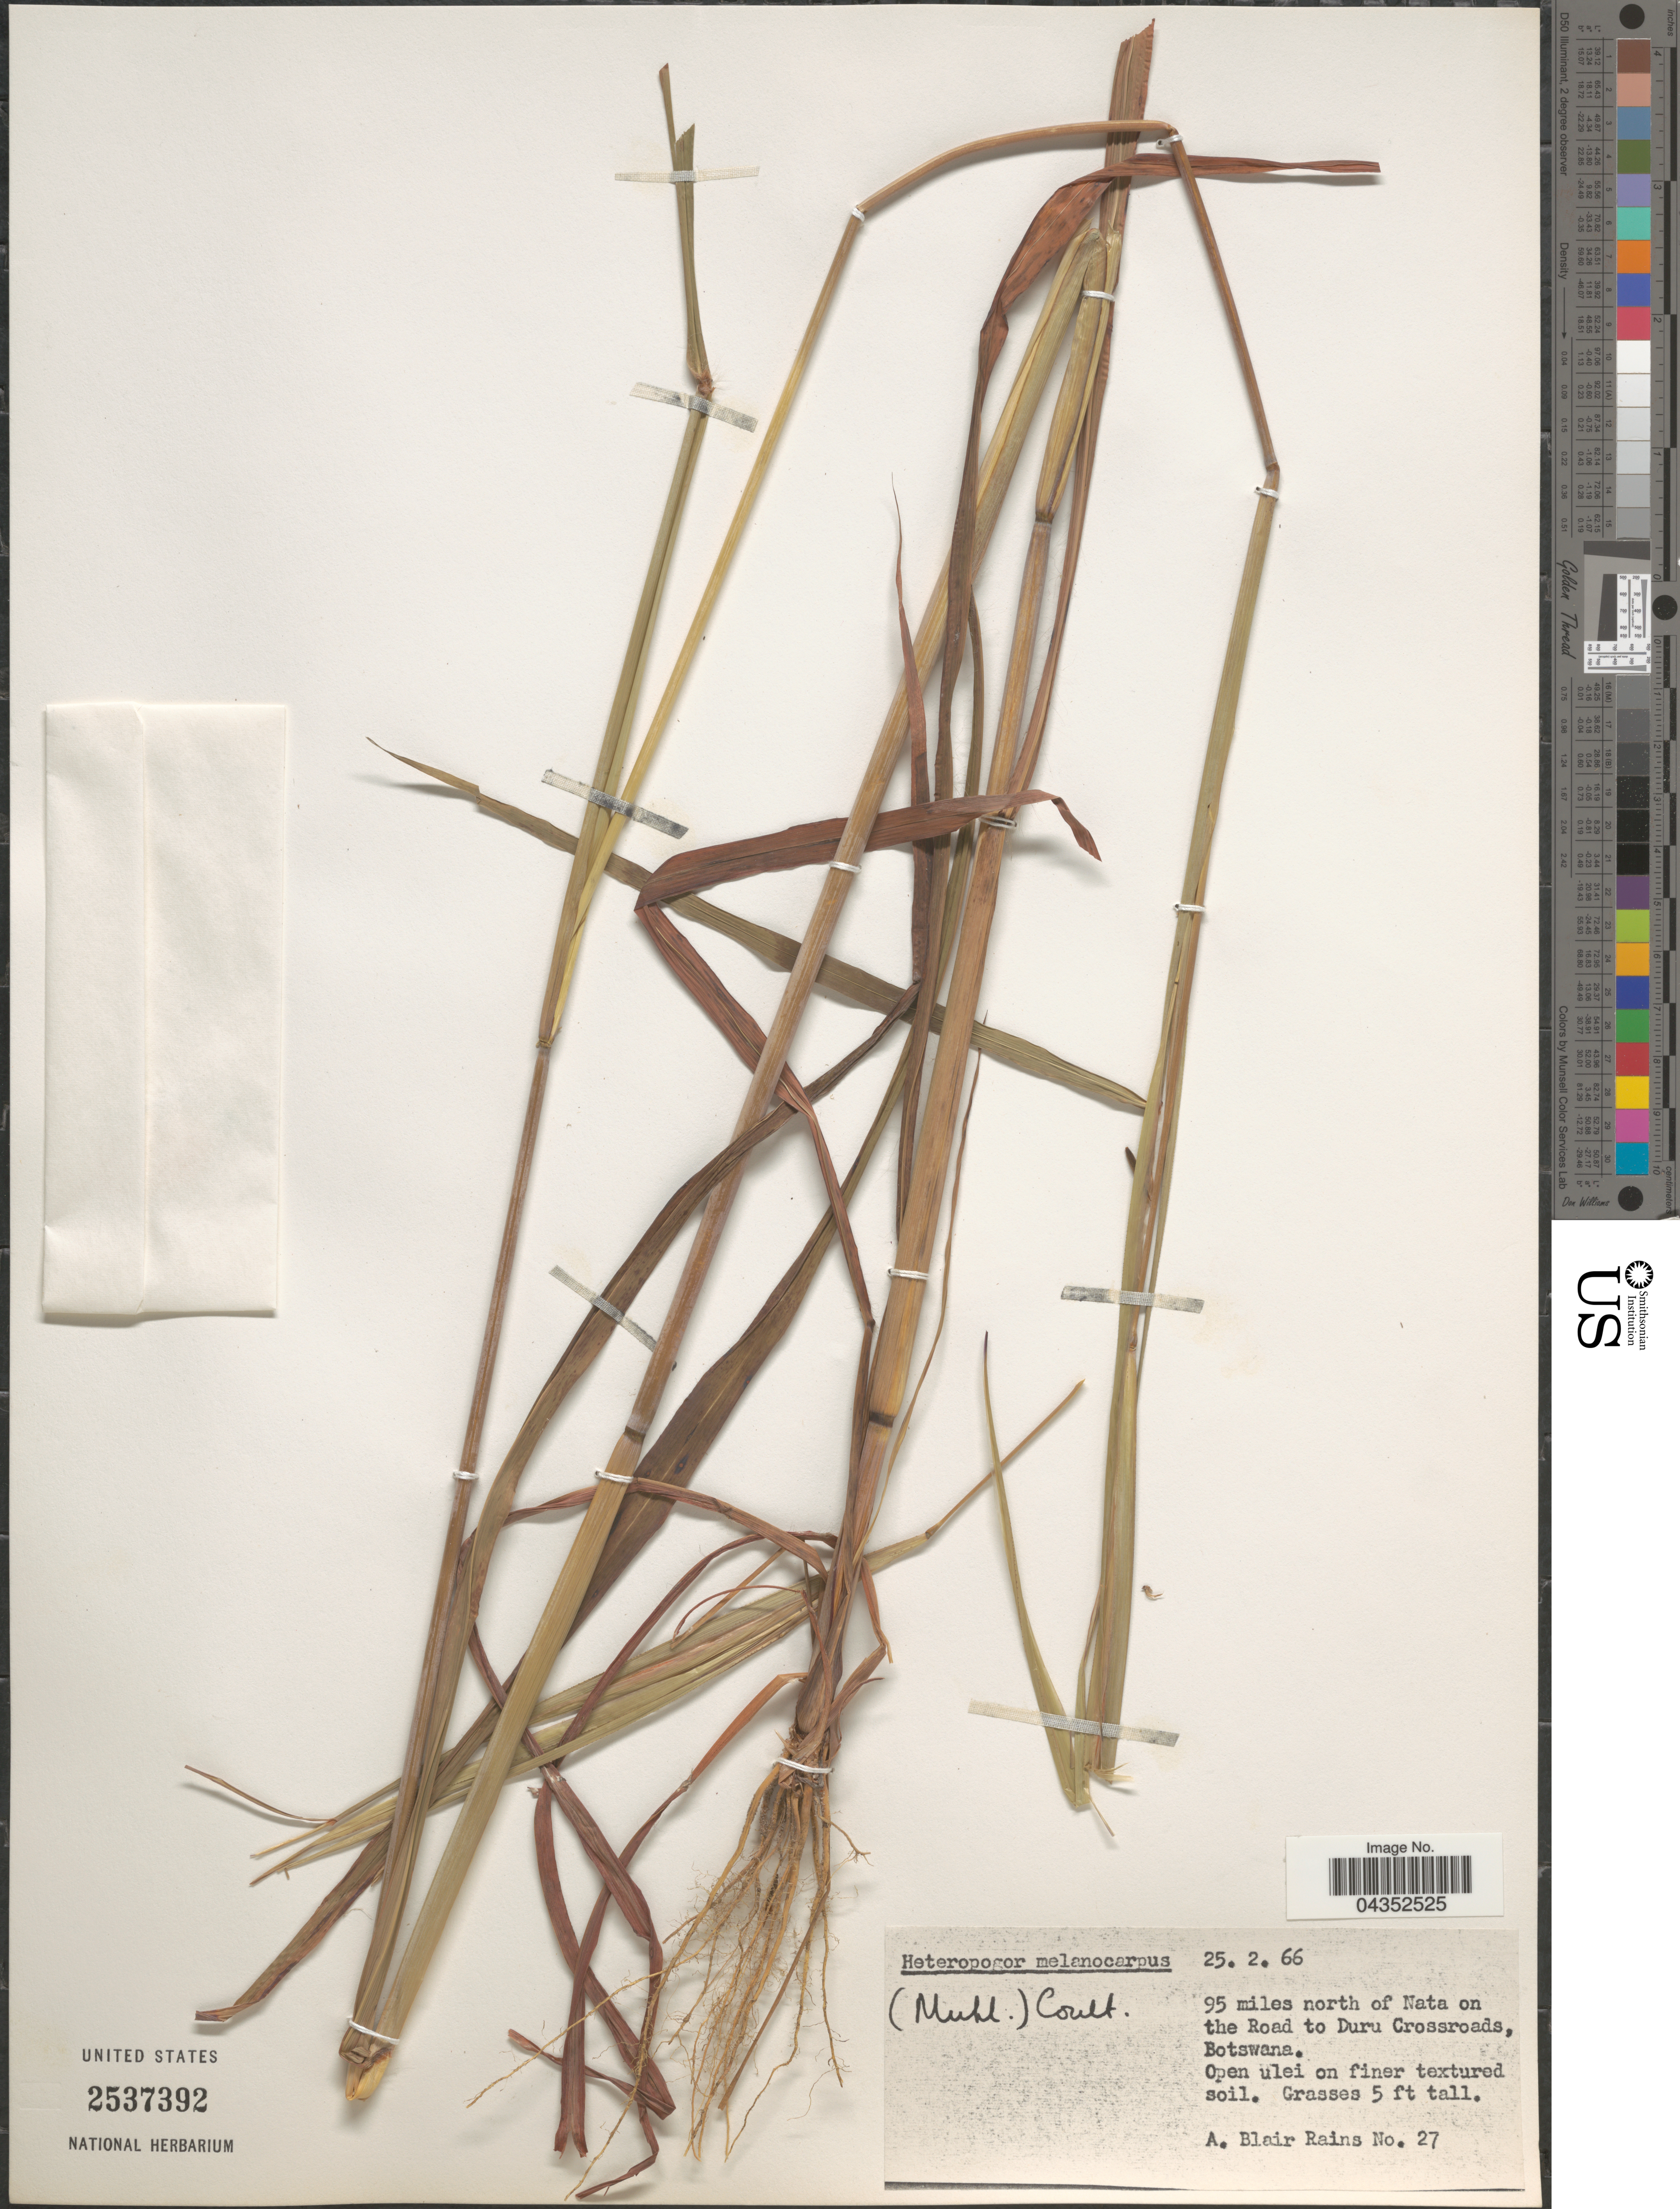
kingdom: Plantae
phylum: Tracheophyta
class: Liliopsida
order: Poales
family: Poaceae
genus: Heteropogon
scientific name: Heteropogon melanocarpus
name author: (Elliott) Benth.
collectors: A. Blair Rains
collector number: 27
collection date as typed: Transcribed d/m/y: 25/2/66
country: Botswana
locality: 95 miles north of Nata on the Road to Duru Crossroads, Botswana.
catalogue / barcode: US 2537392